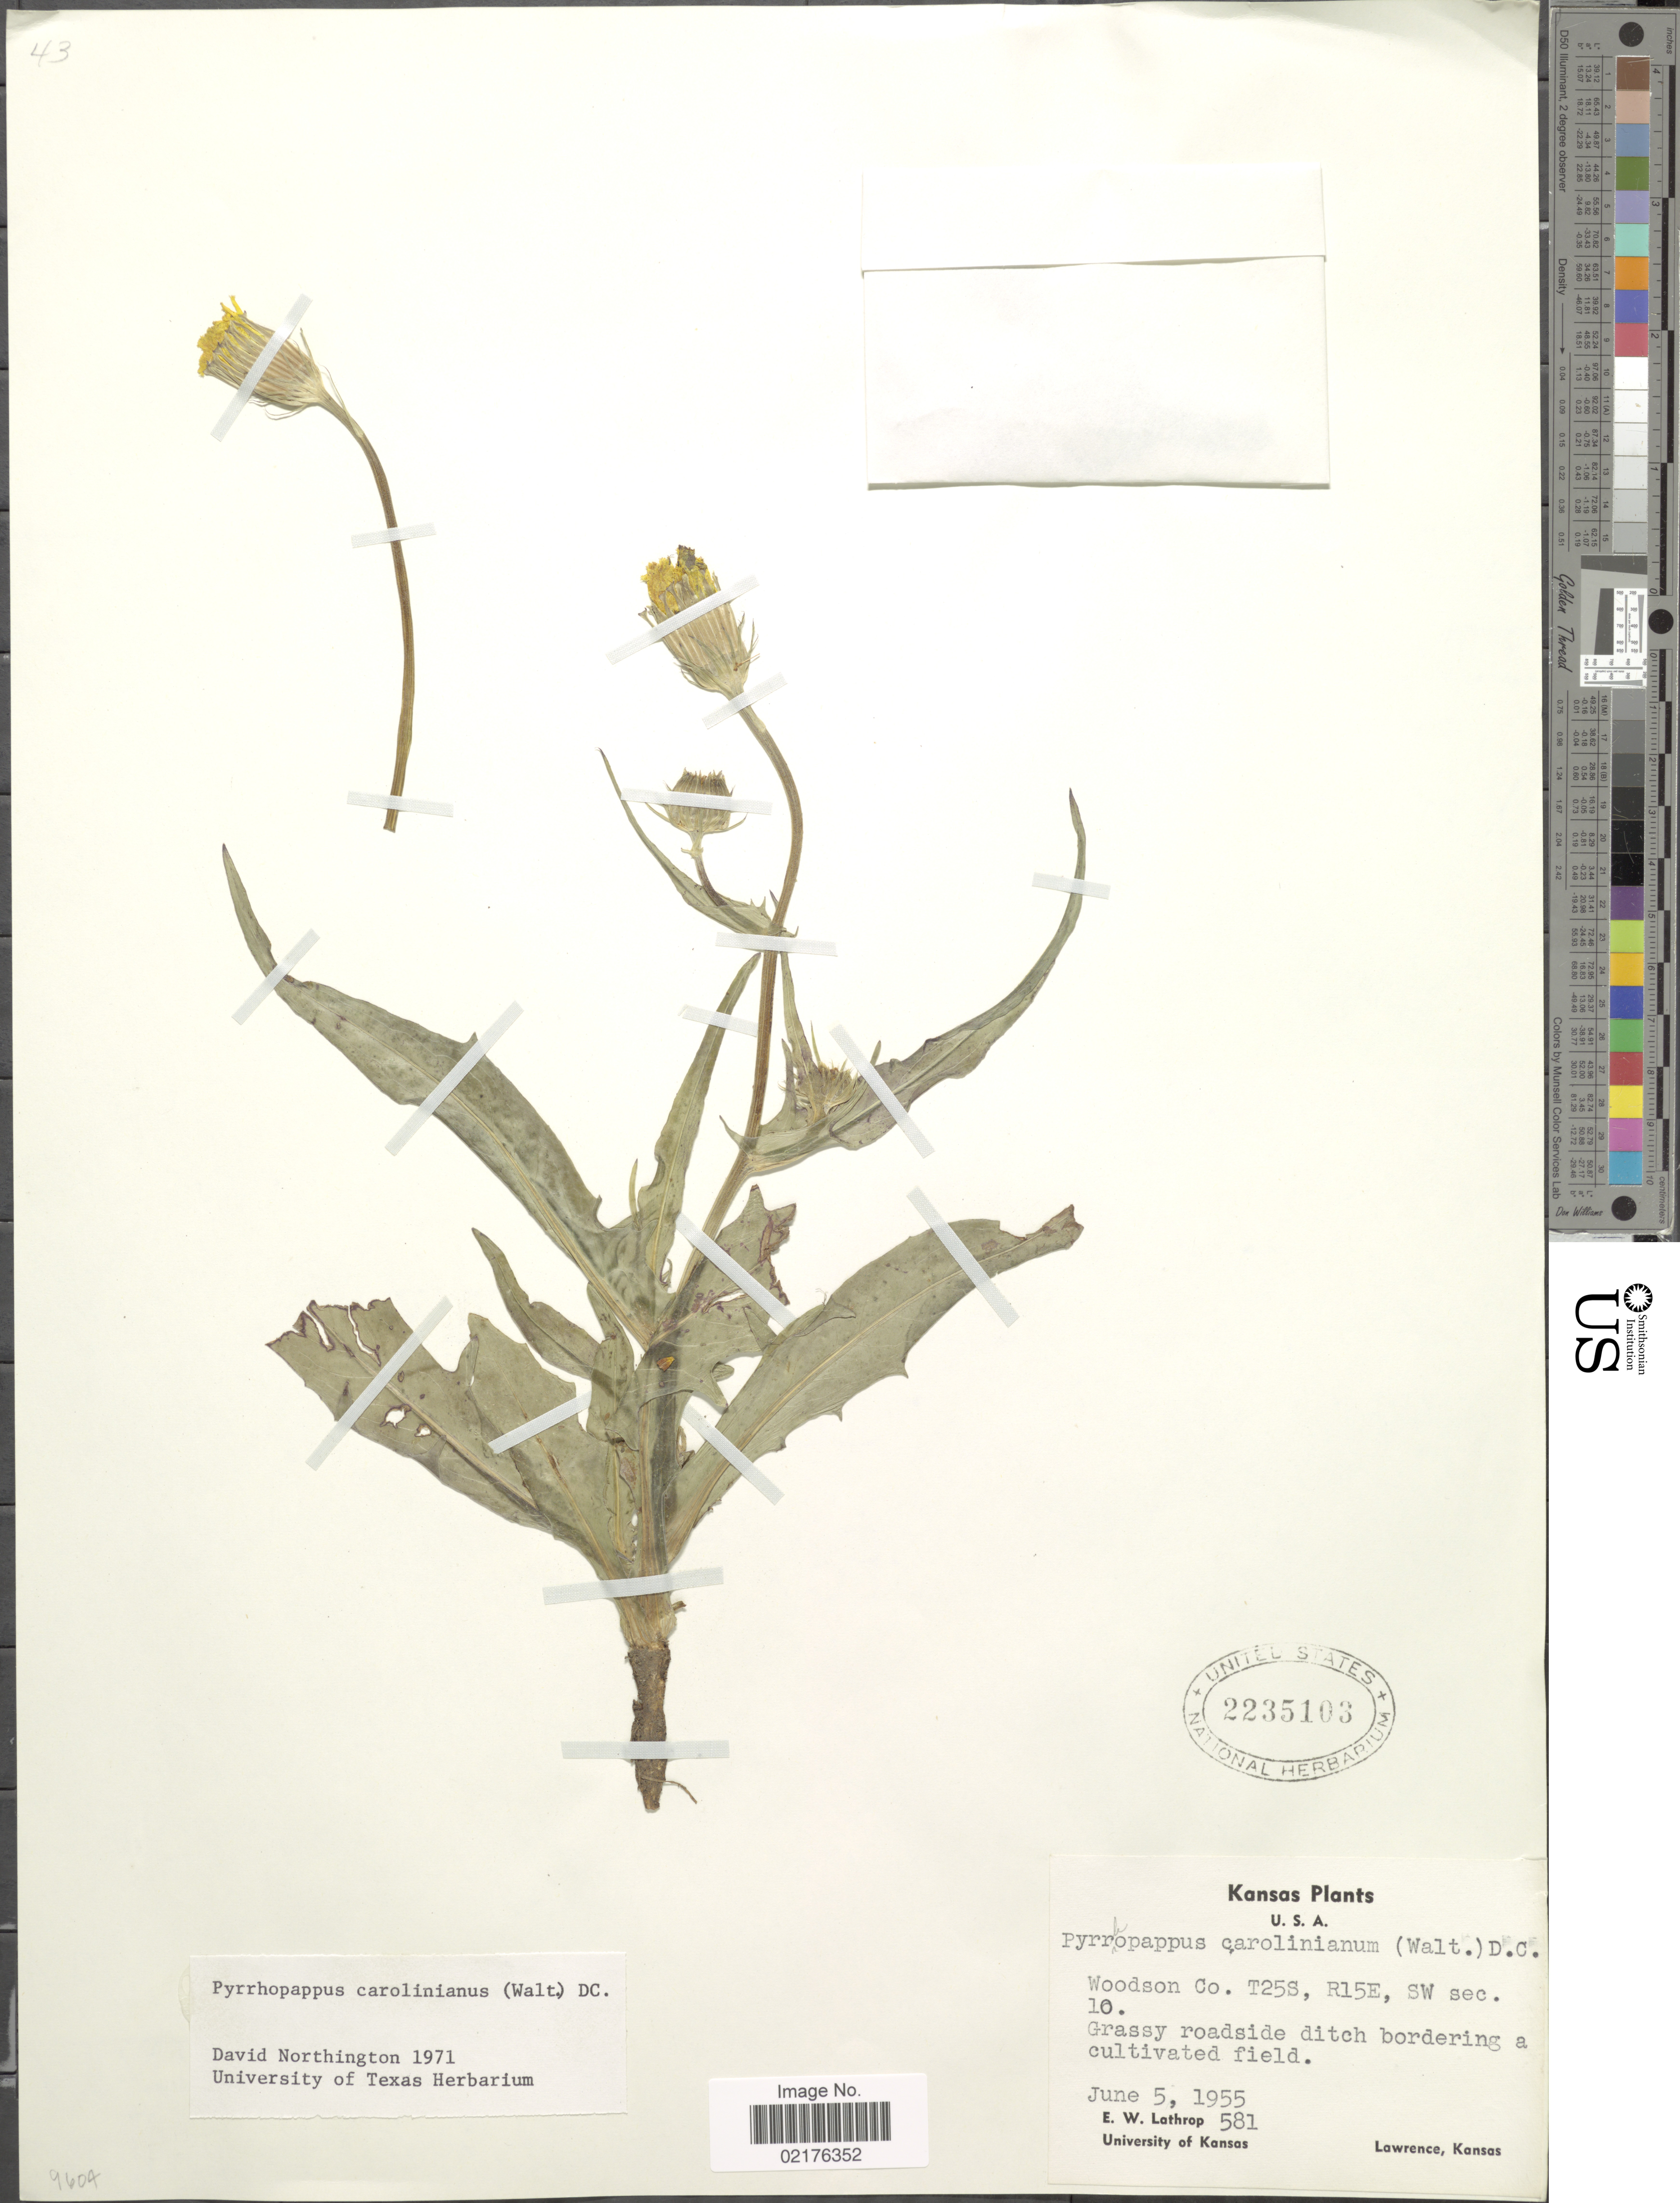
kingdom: Plantae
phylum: Tracheophyta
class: Magnoliopsida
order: Asterales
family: Asteraceae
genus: Pyrrhopappus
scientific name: Pyrrhopappus carolinianus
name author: (Walter) DC.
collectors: E. W. Lathrop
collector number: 581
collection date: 1955-06-05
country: United States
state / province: Kansas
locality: Woodson Co., T25S, R15E, SW Sec. 10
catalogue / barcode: US 2235103